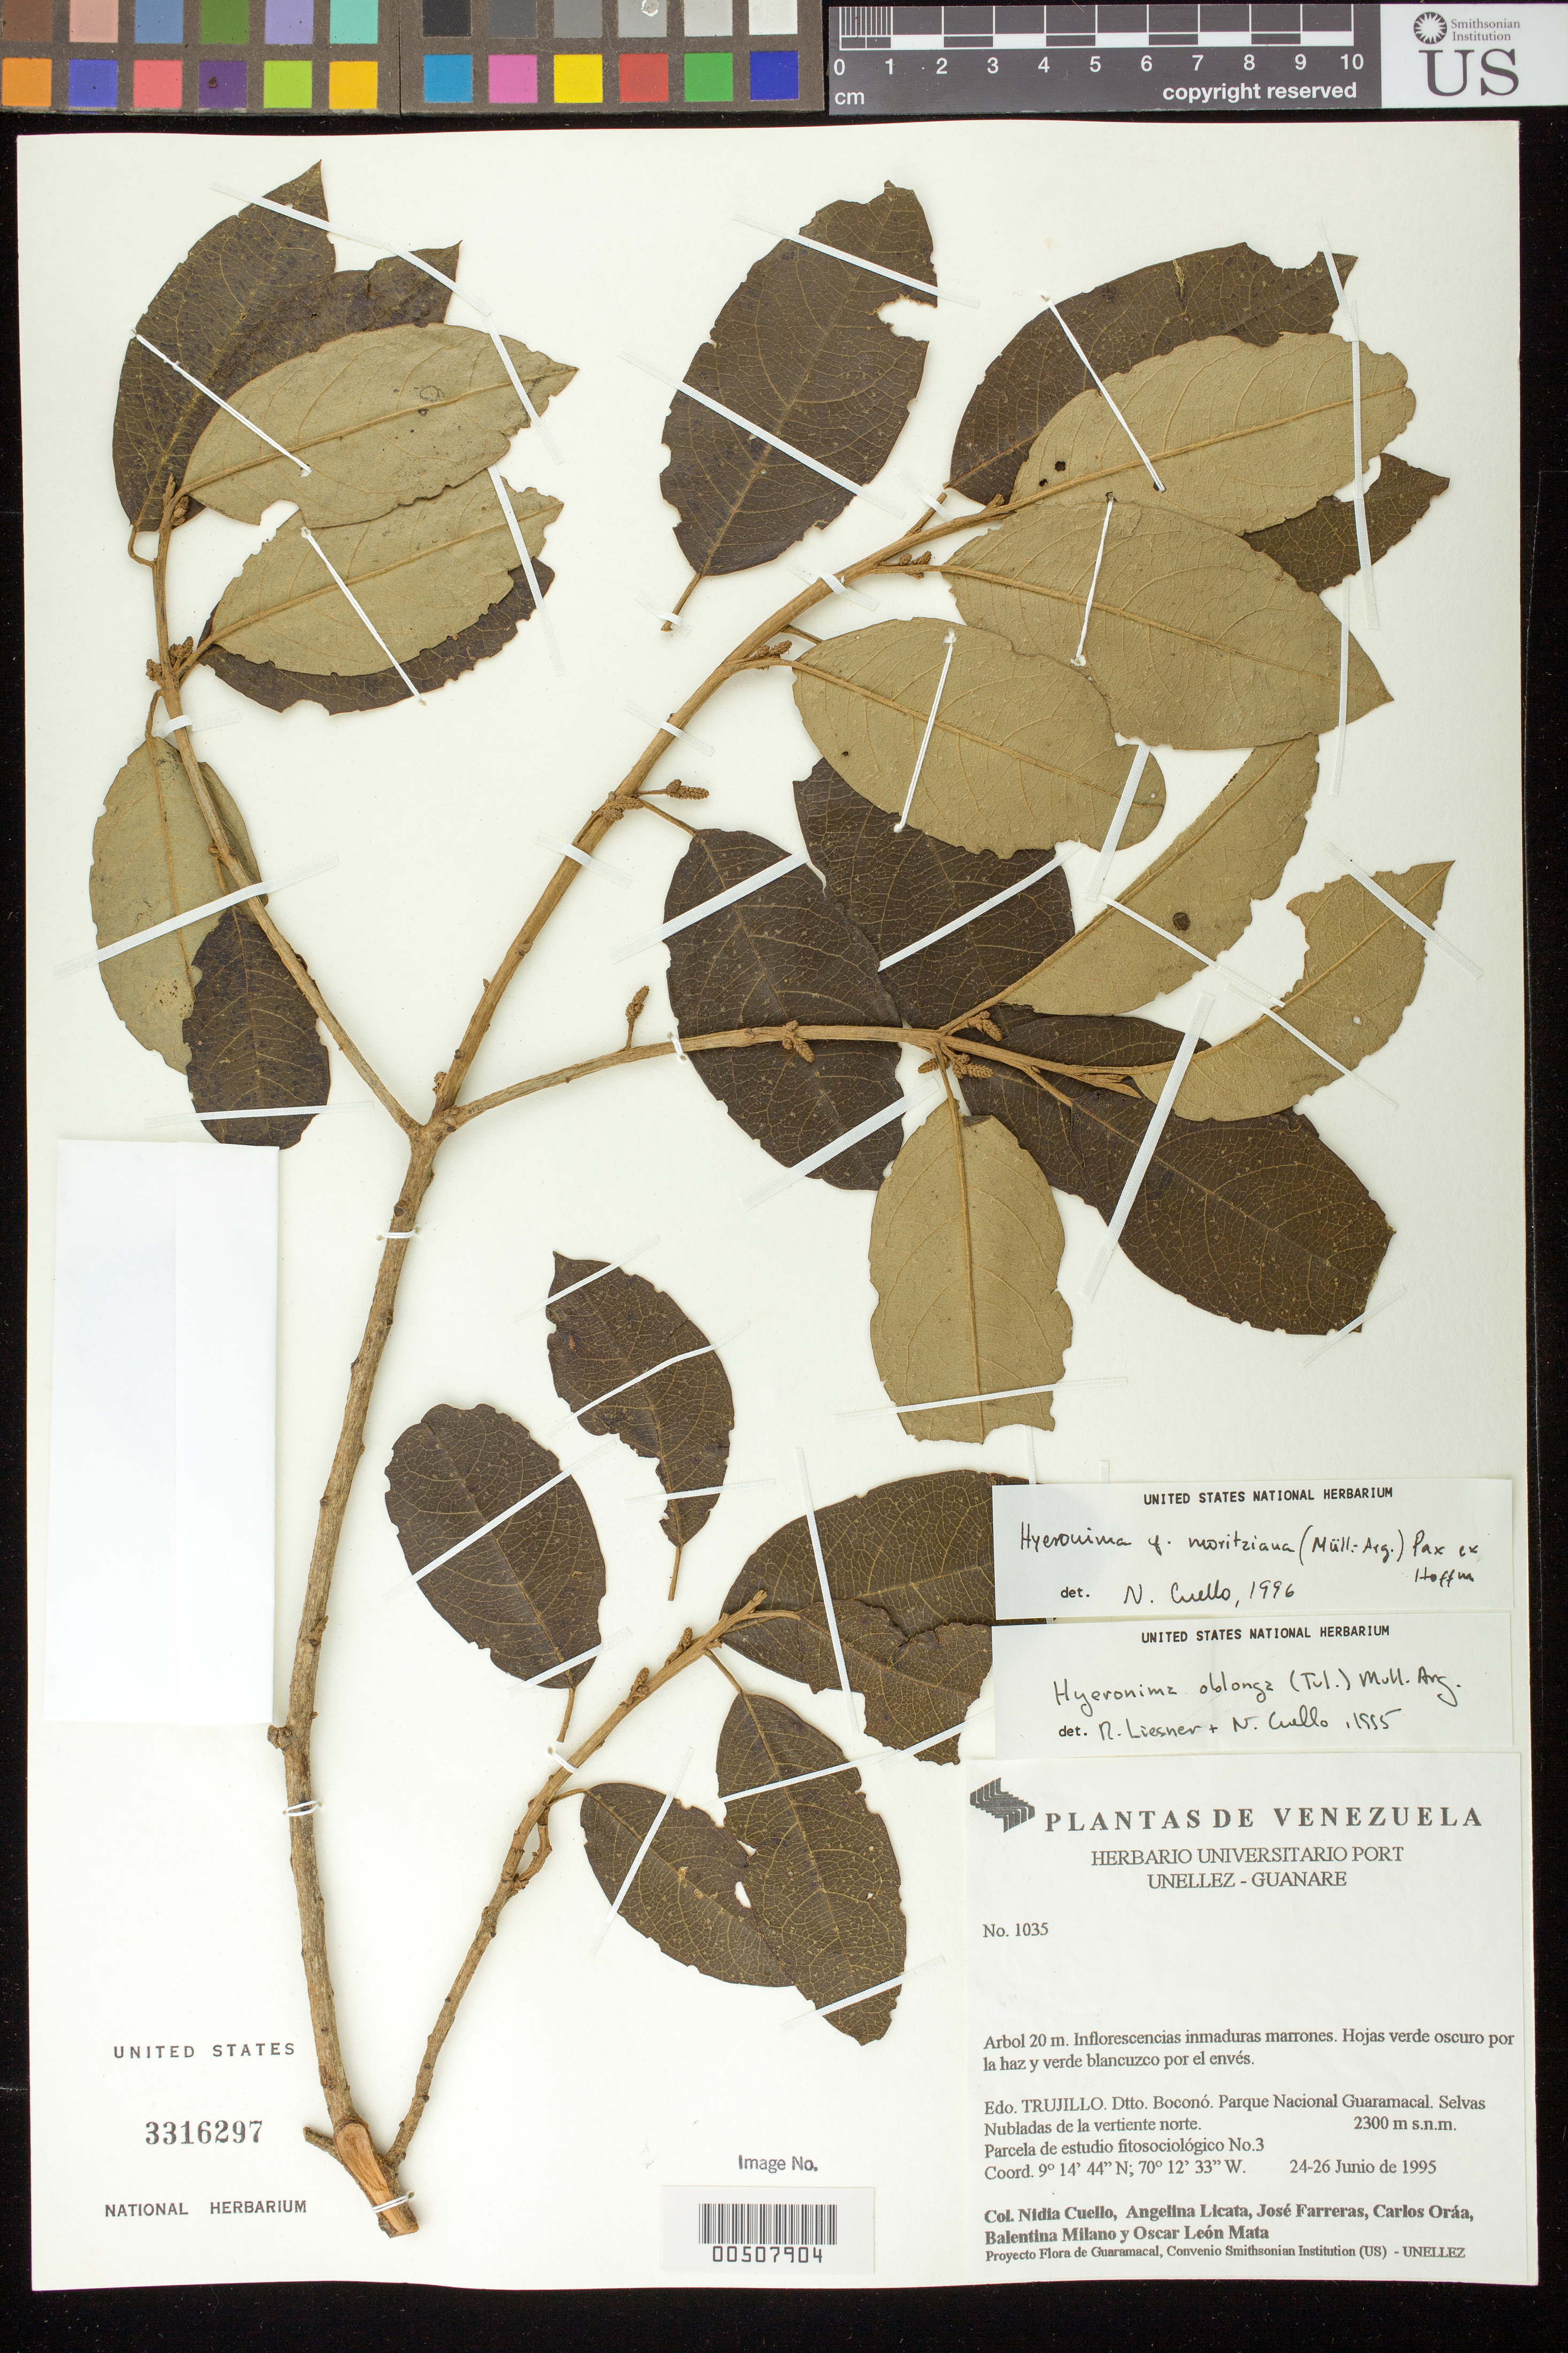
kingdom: Plantae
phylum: Tracheophyta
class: Magnoliopsida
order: Malpighiales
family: Phyllanthaceae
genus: Hieronyma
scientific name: Hieronyma moritziana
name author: (Müll. Arg.) Pax ex K. Hoffm.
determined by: Cuello, Nidia L.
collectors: N. L. Cuello, A. Licata, J. Farreras, C. Oráa, B. Milano & O. Mata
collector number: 1035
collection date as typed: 24 Jun 1995 to 26 Jun 1995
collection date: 1995-06-24/1995-06-26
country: Venezuela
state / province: Trujillo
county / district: Boconó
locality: Parque Nacional Guaramacal, vertiente N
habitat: Selvas Nubladas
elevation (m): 2300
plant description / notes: DAV, K, MO, PORT, US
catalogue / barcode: US 3316297